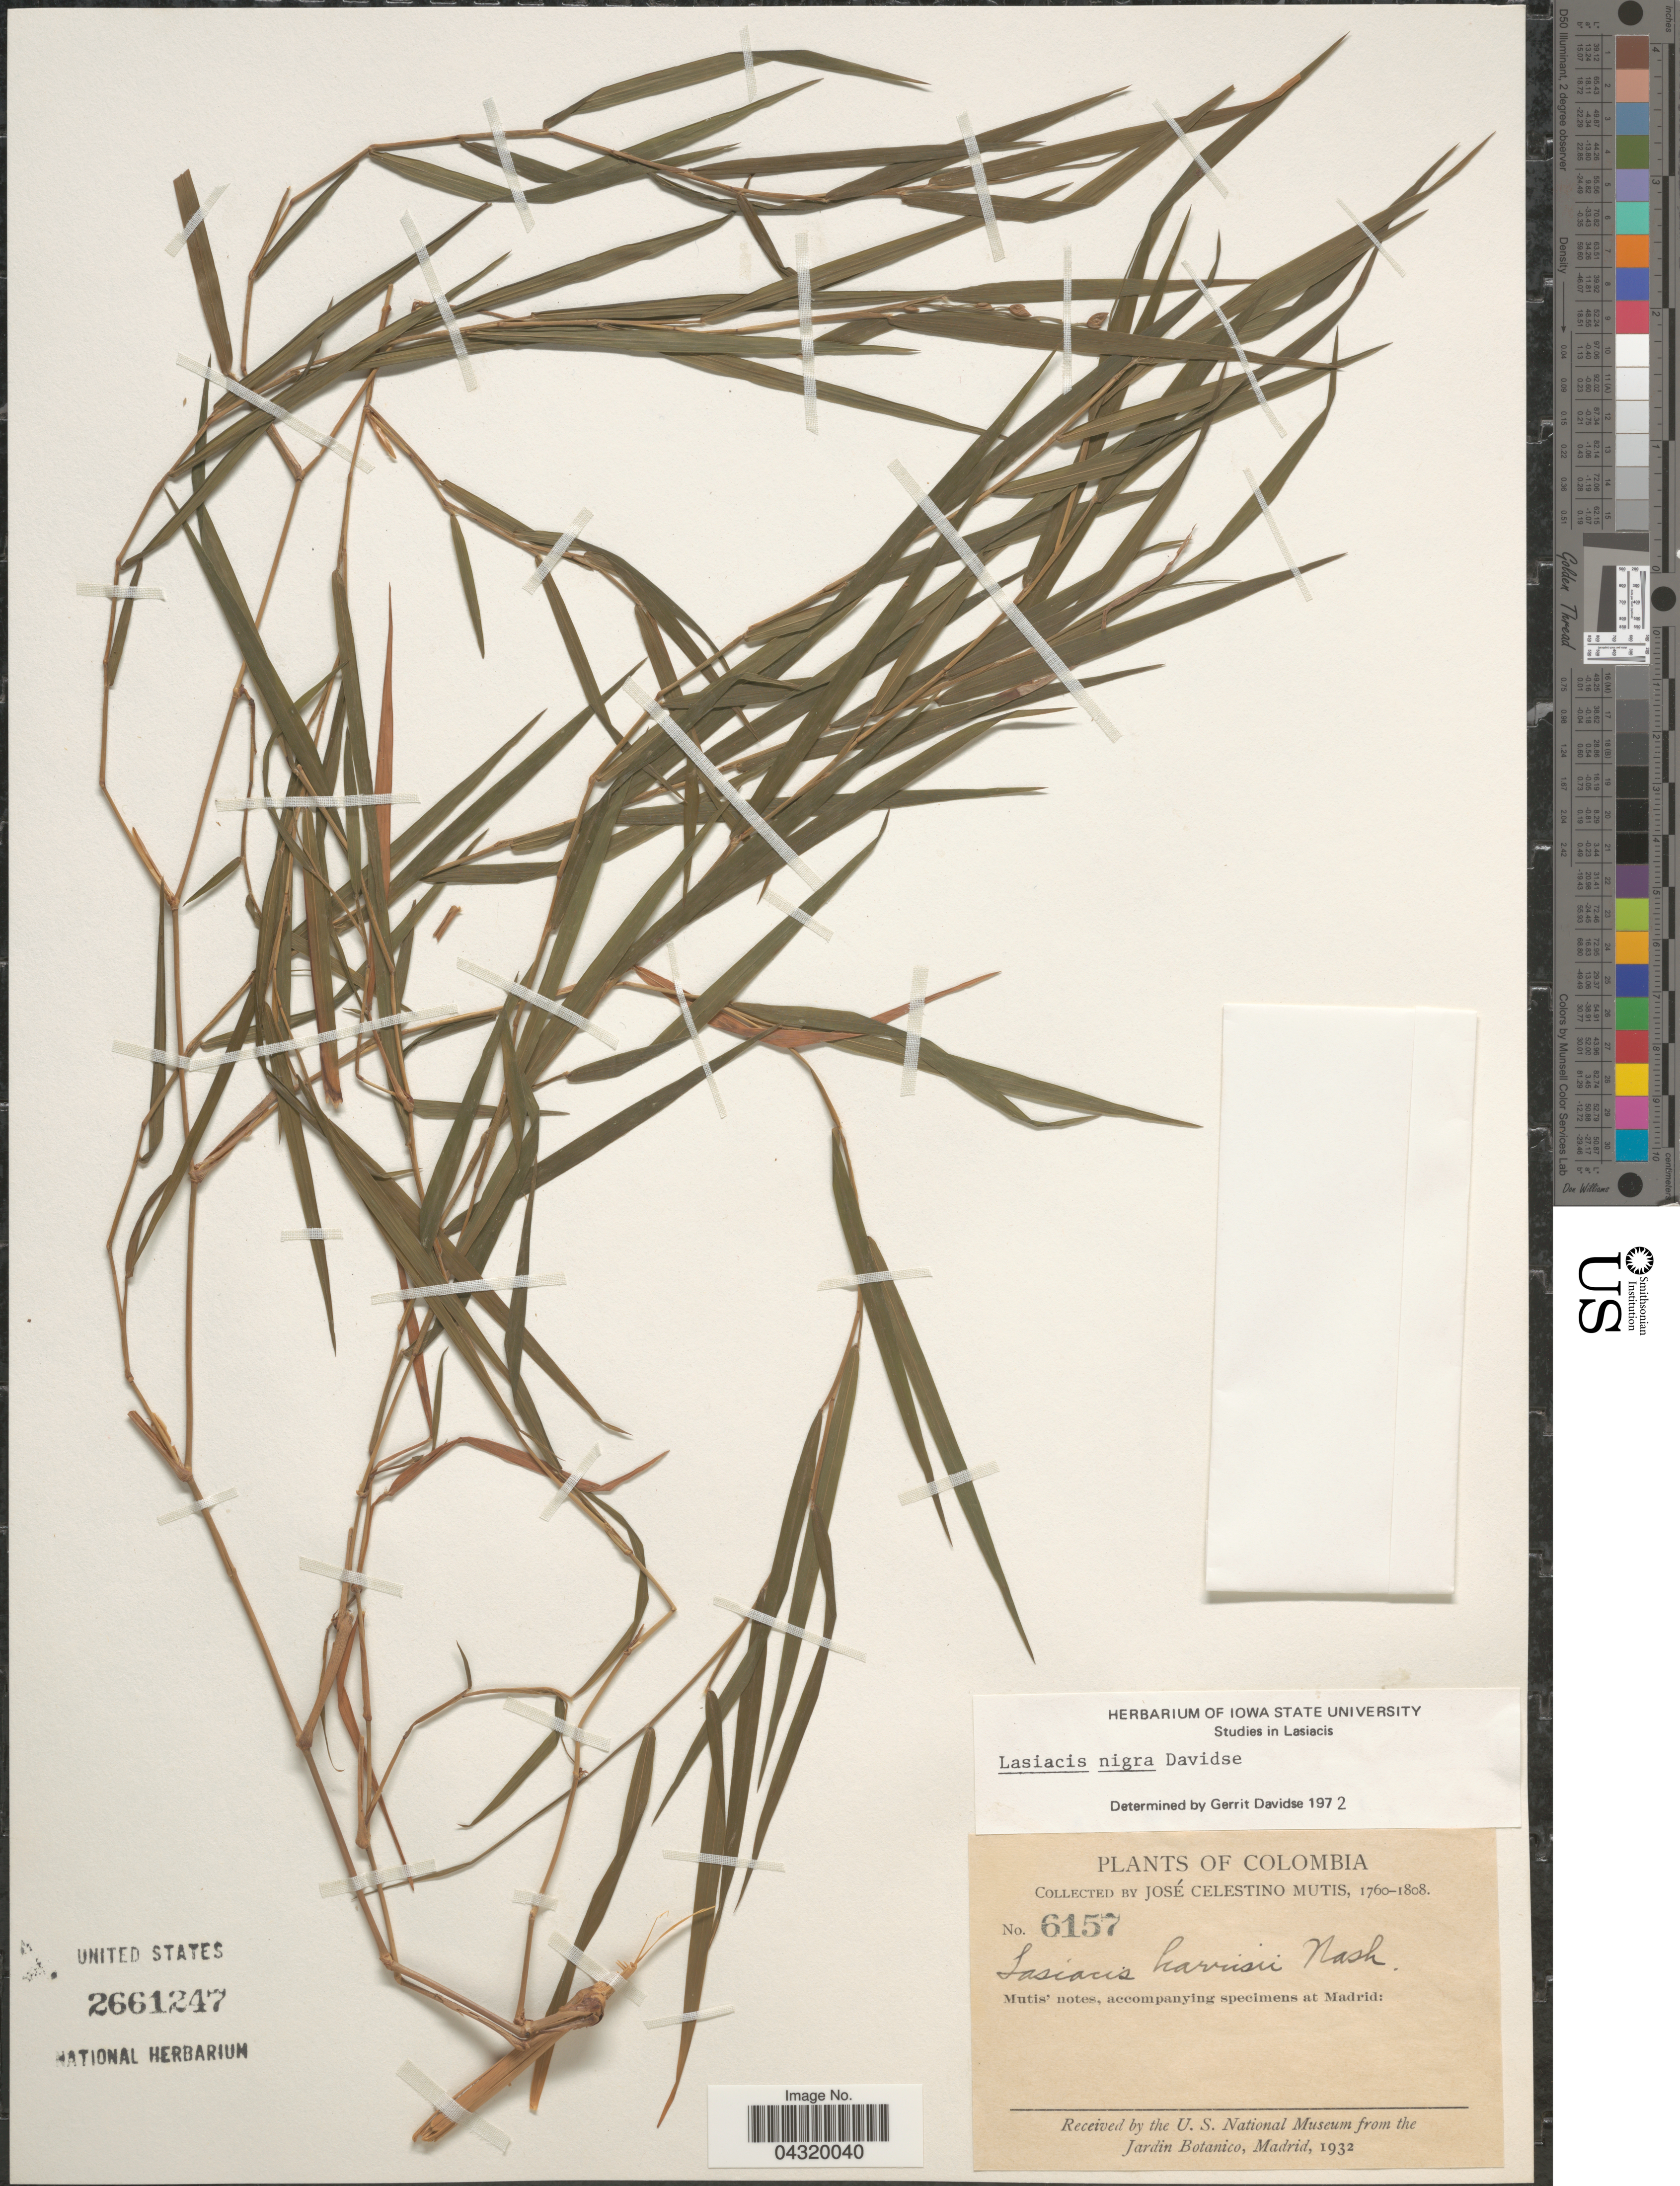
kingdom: Plantae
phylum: Tracheophyta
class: Liliopsida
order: Poales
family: Poaceae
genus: Lasiacis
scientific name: Lasiacis nigra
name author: Davidse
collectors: J. C. B. Mutis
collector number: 6157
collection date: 1760/1808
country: Colombia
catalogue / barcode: US 2661247